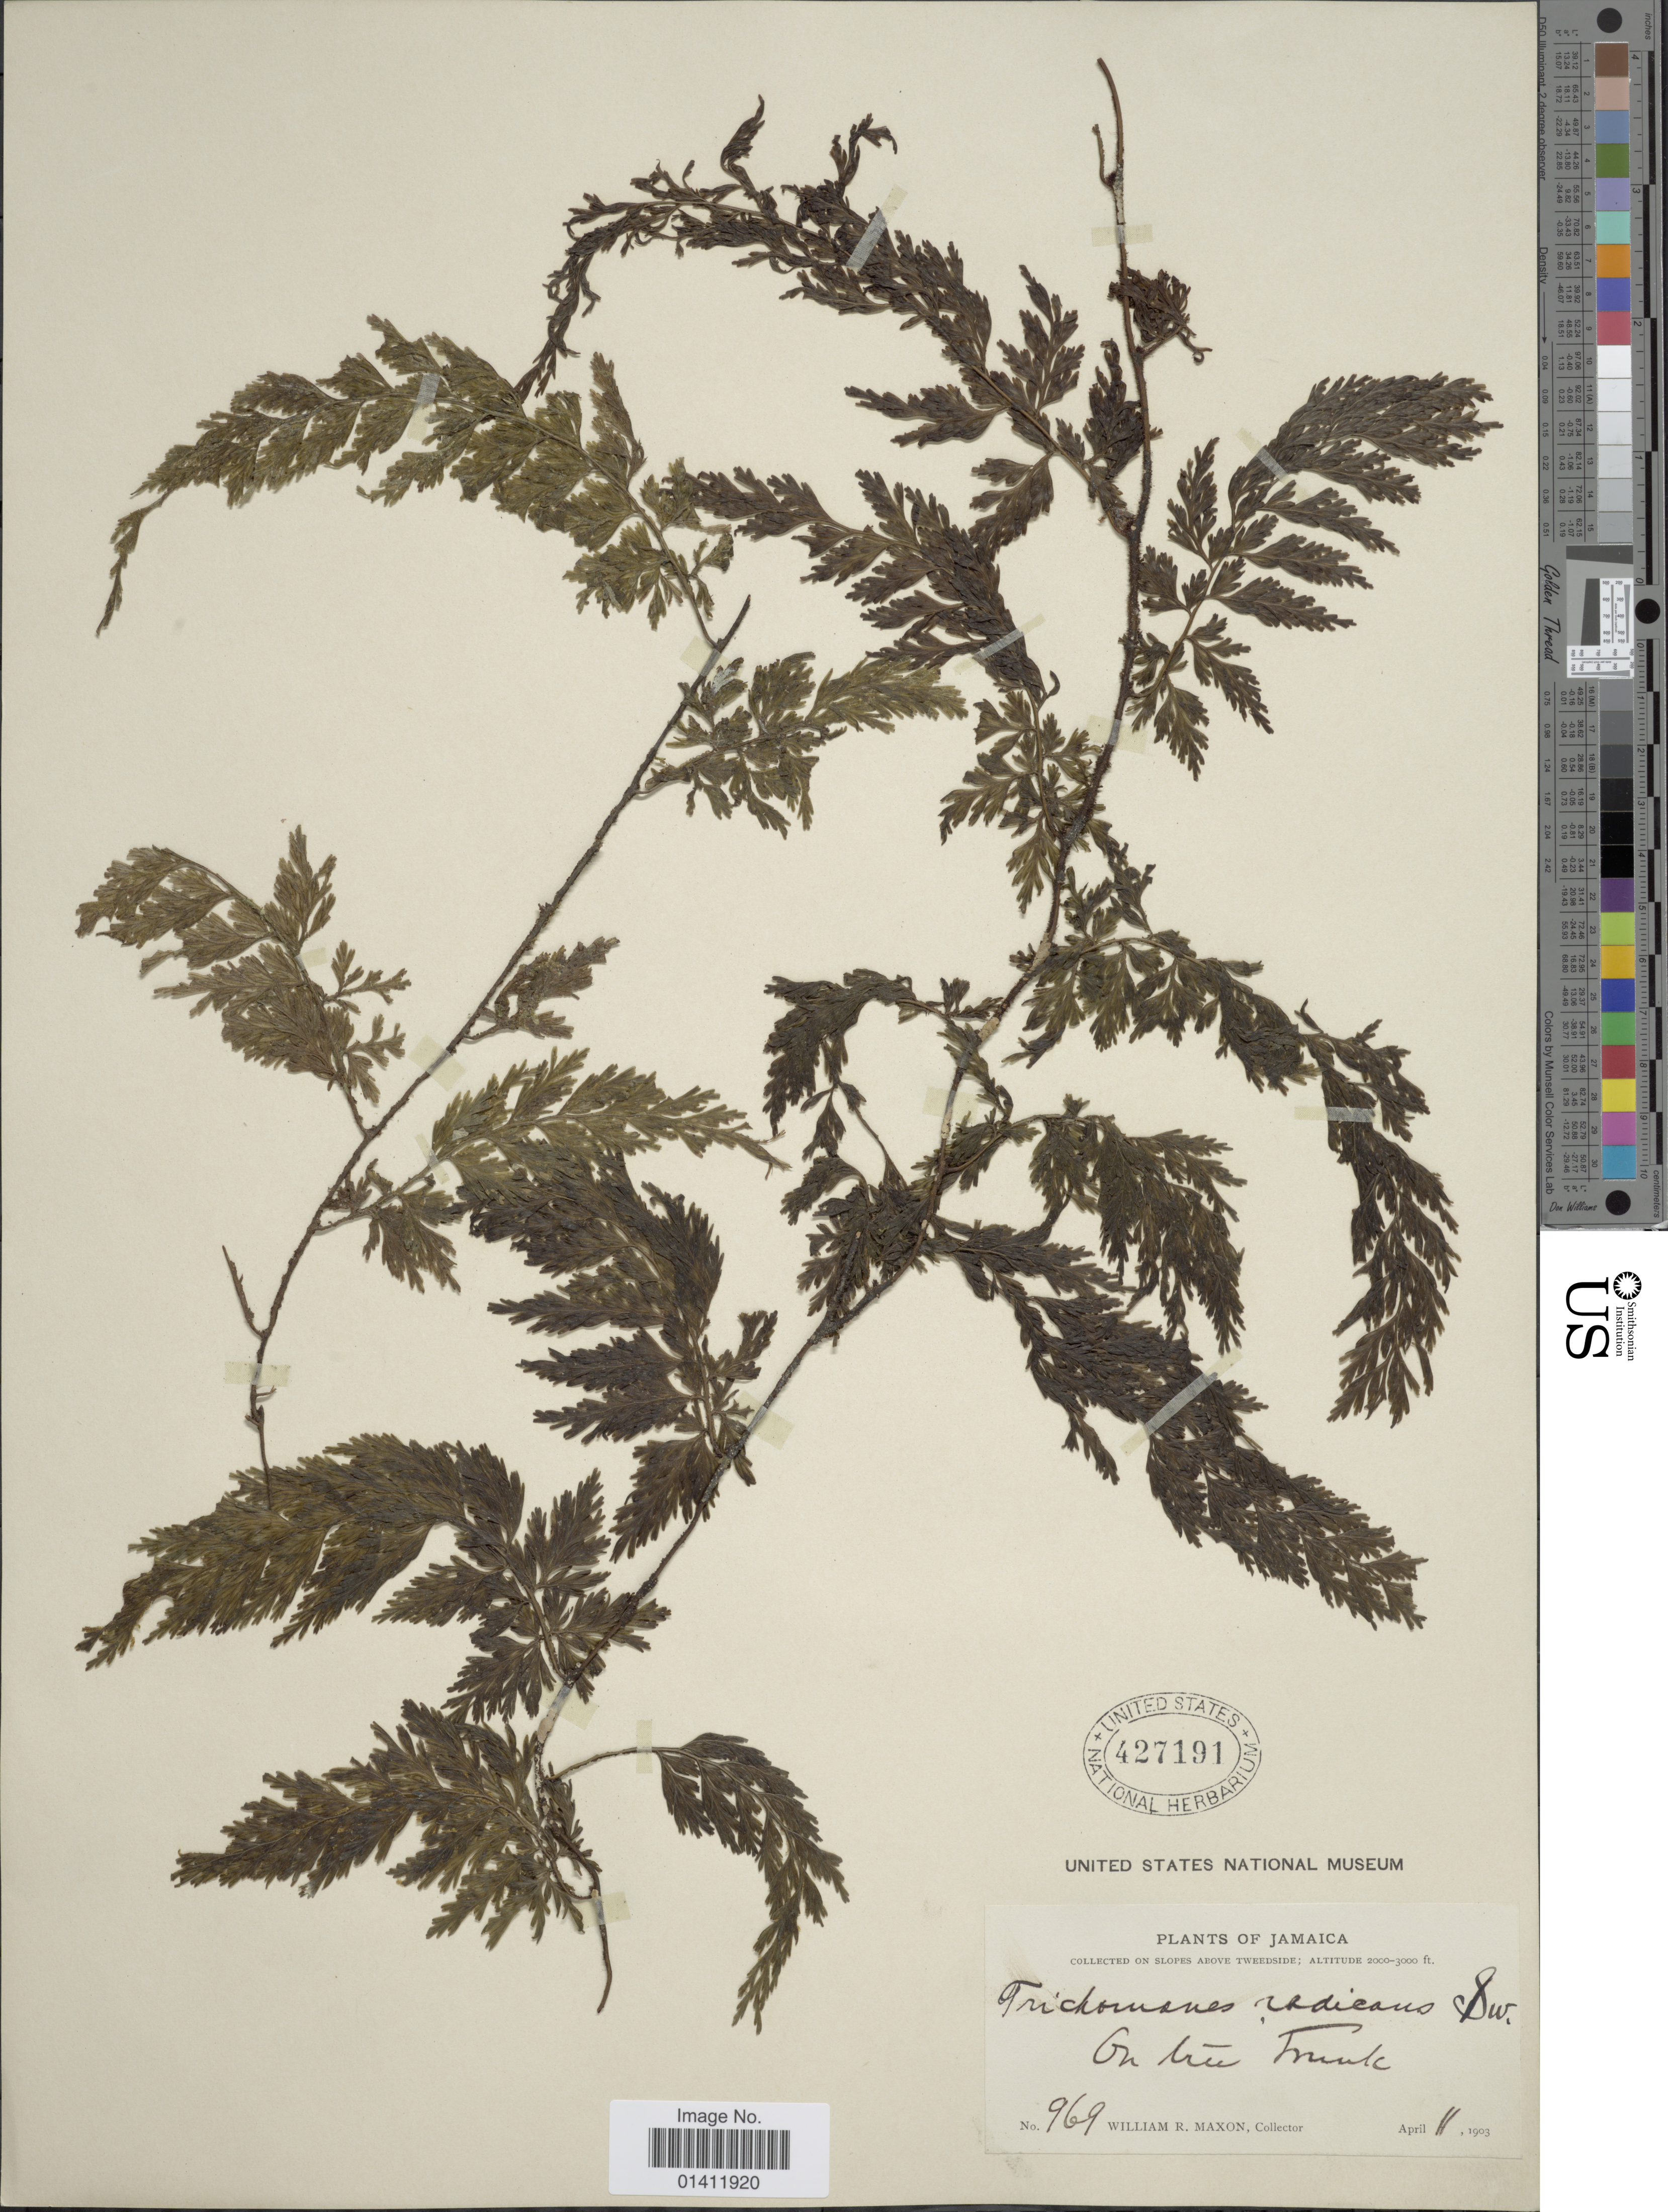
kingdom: Plantae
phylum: Tracheophyta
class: Polypodiopsida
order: Hymenophyllales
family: Hymenophyllaceae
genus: Vandenboschia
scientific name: Vandenboschia radicans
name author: (Sw.) Copel.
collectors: W. R. Maxon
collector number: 969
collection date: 1903-04-11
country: Jamaica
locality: Slopes above tweedside.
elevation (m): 610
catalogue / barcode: US 427191